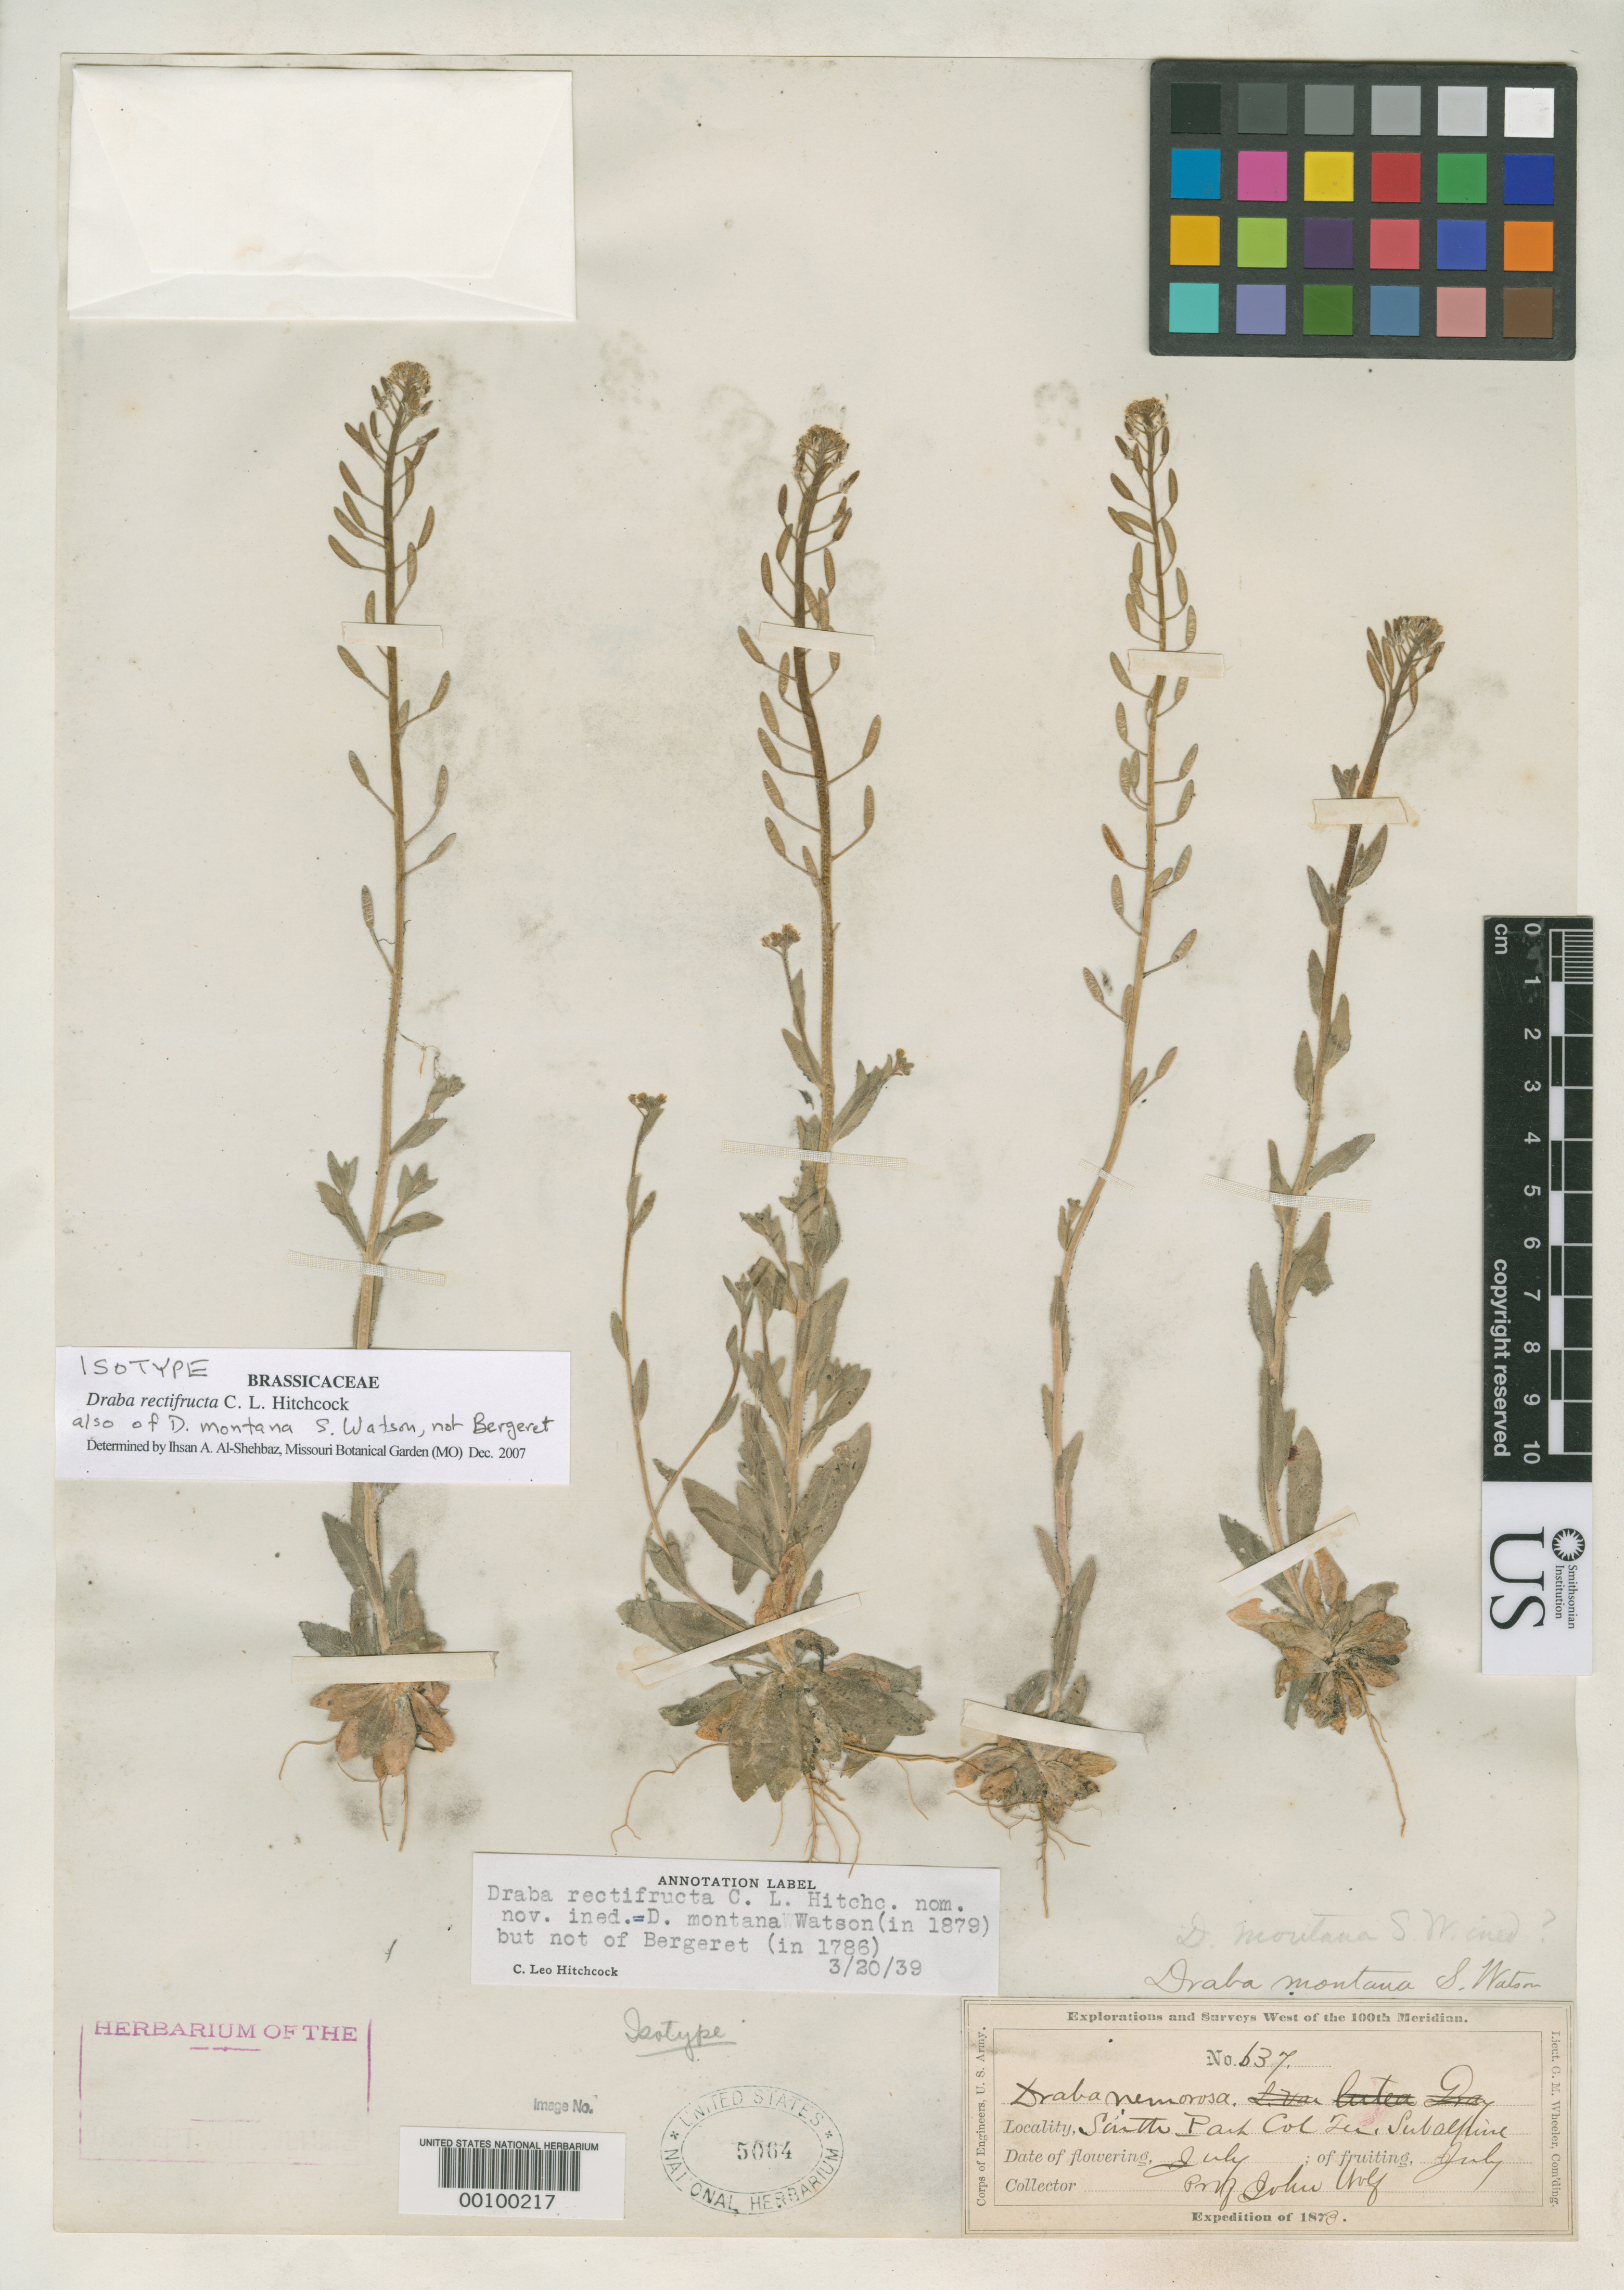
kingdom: Plantae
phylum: Tracheophyta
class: Magnoliopsida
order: Brassicales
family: Brassicaceae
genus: Draba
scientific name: Draba montana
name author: S. Watson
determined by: Al-Shehbaz, I. A., (MO), Missouri Botanical Garden (UNITED STATES)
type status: Isotype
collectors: J. Wolf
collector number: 637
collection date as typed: Jul 1878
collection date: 1878-07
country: United States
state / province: Colorado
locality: South Park.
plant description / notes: Later homonym of Draba montana Bergeret (1786).; Also a type of Draba rectifructa C.L. Hitchc., nom. nov.; Replacement name for Draba montana S. Watson, non Bergeret (1786).; Also a type of Draba montana S. Watson, nom. illeg.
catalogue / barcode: US 5064